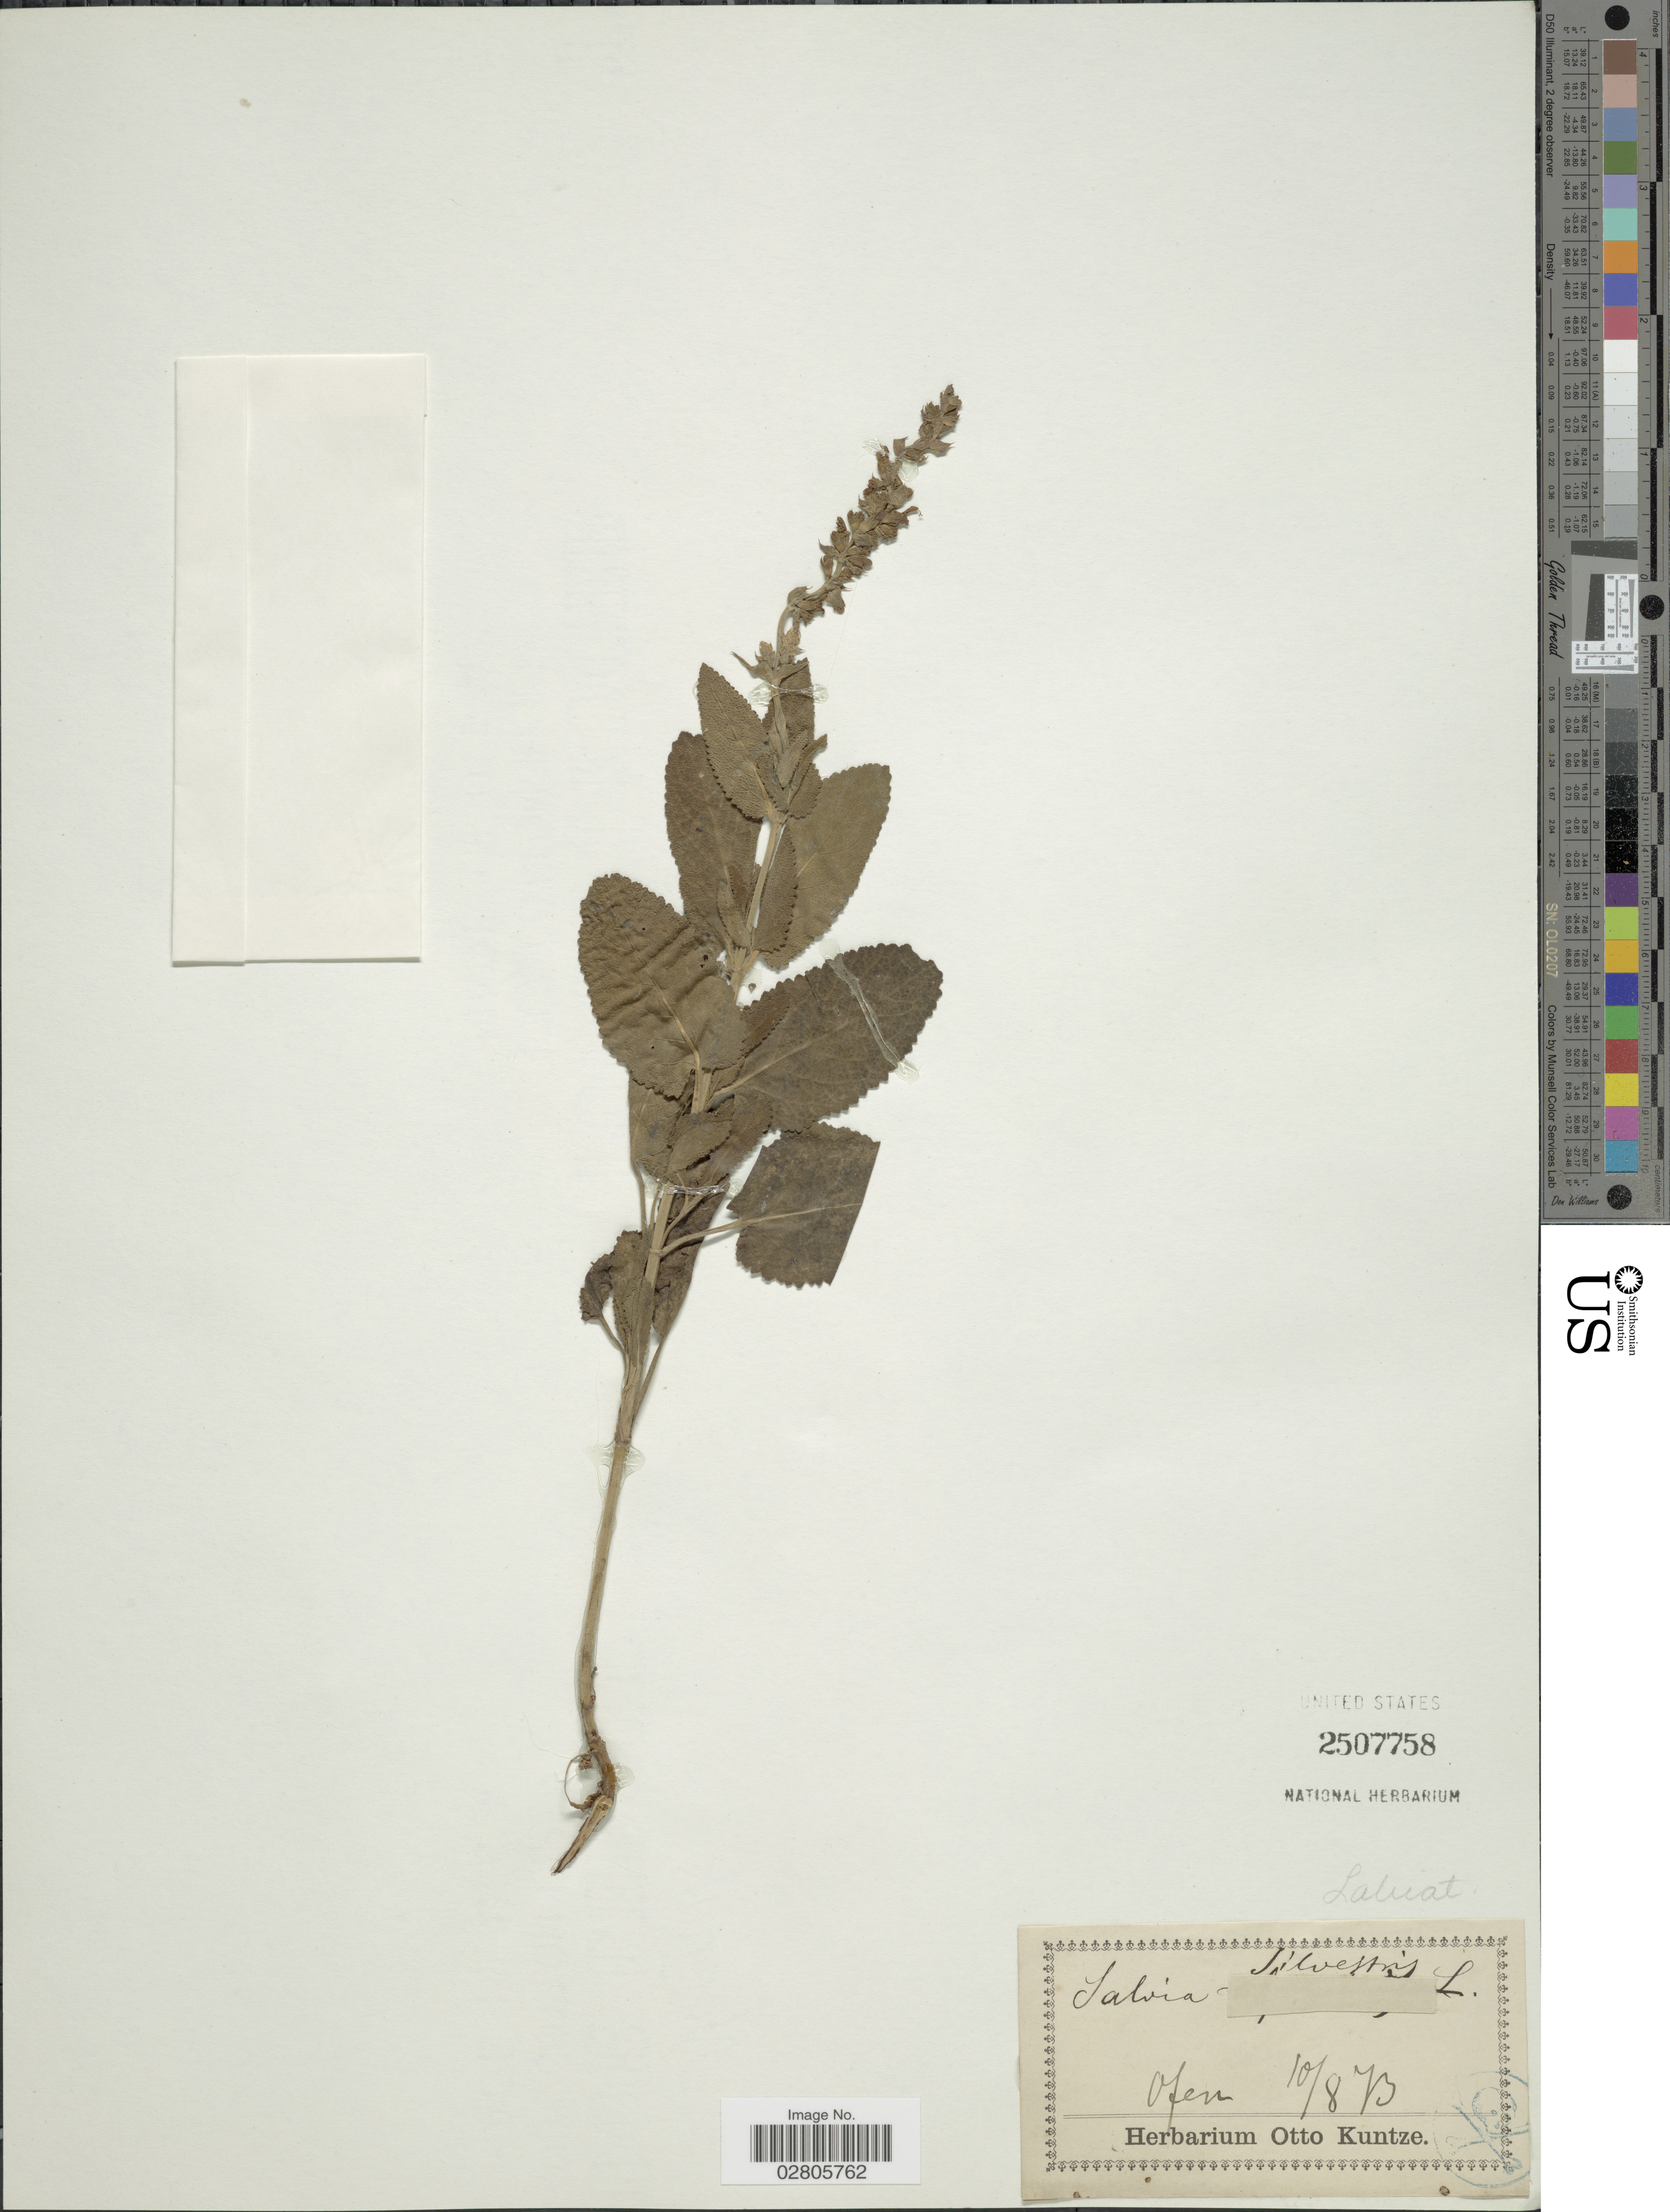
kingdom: Plantae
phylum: Tracheophyta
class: Magnoliopsida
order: Lamiales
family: Lamiaceae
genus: Salvia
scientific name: Salvia sylvestris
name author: L.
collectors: ex herb. Otto Kuntze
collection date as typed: Transcribed d/m/y: 10/8/73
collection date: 1873-08-10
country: Hungary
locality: Ofen [Hungary?]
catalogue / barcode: US 2507758